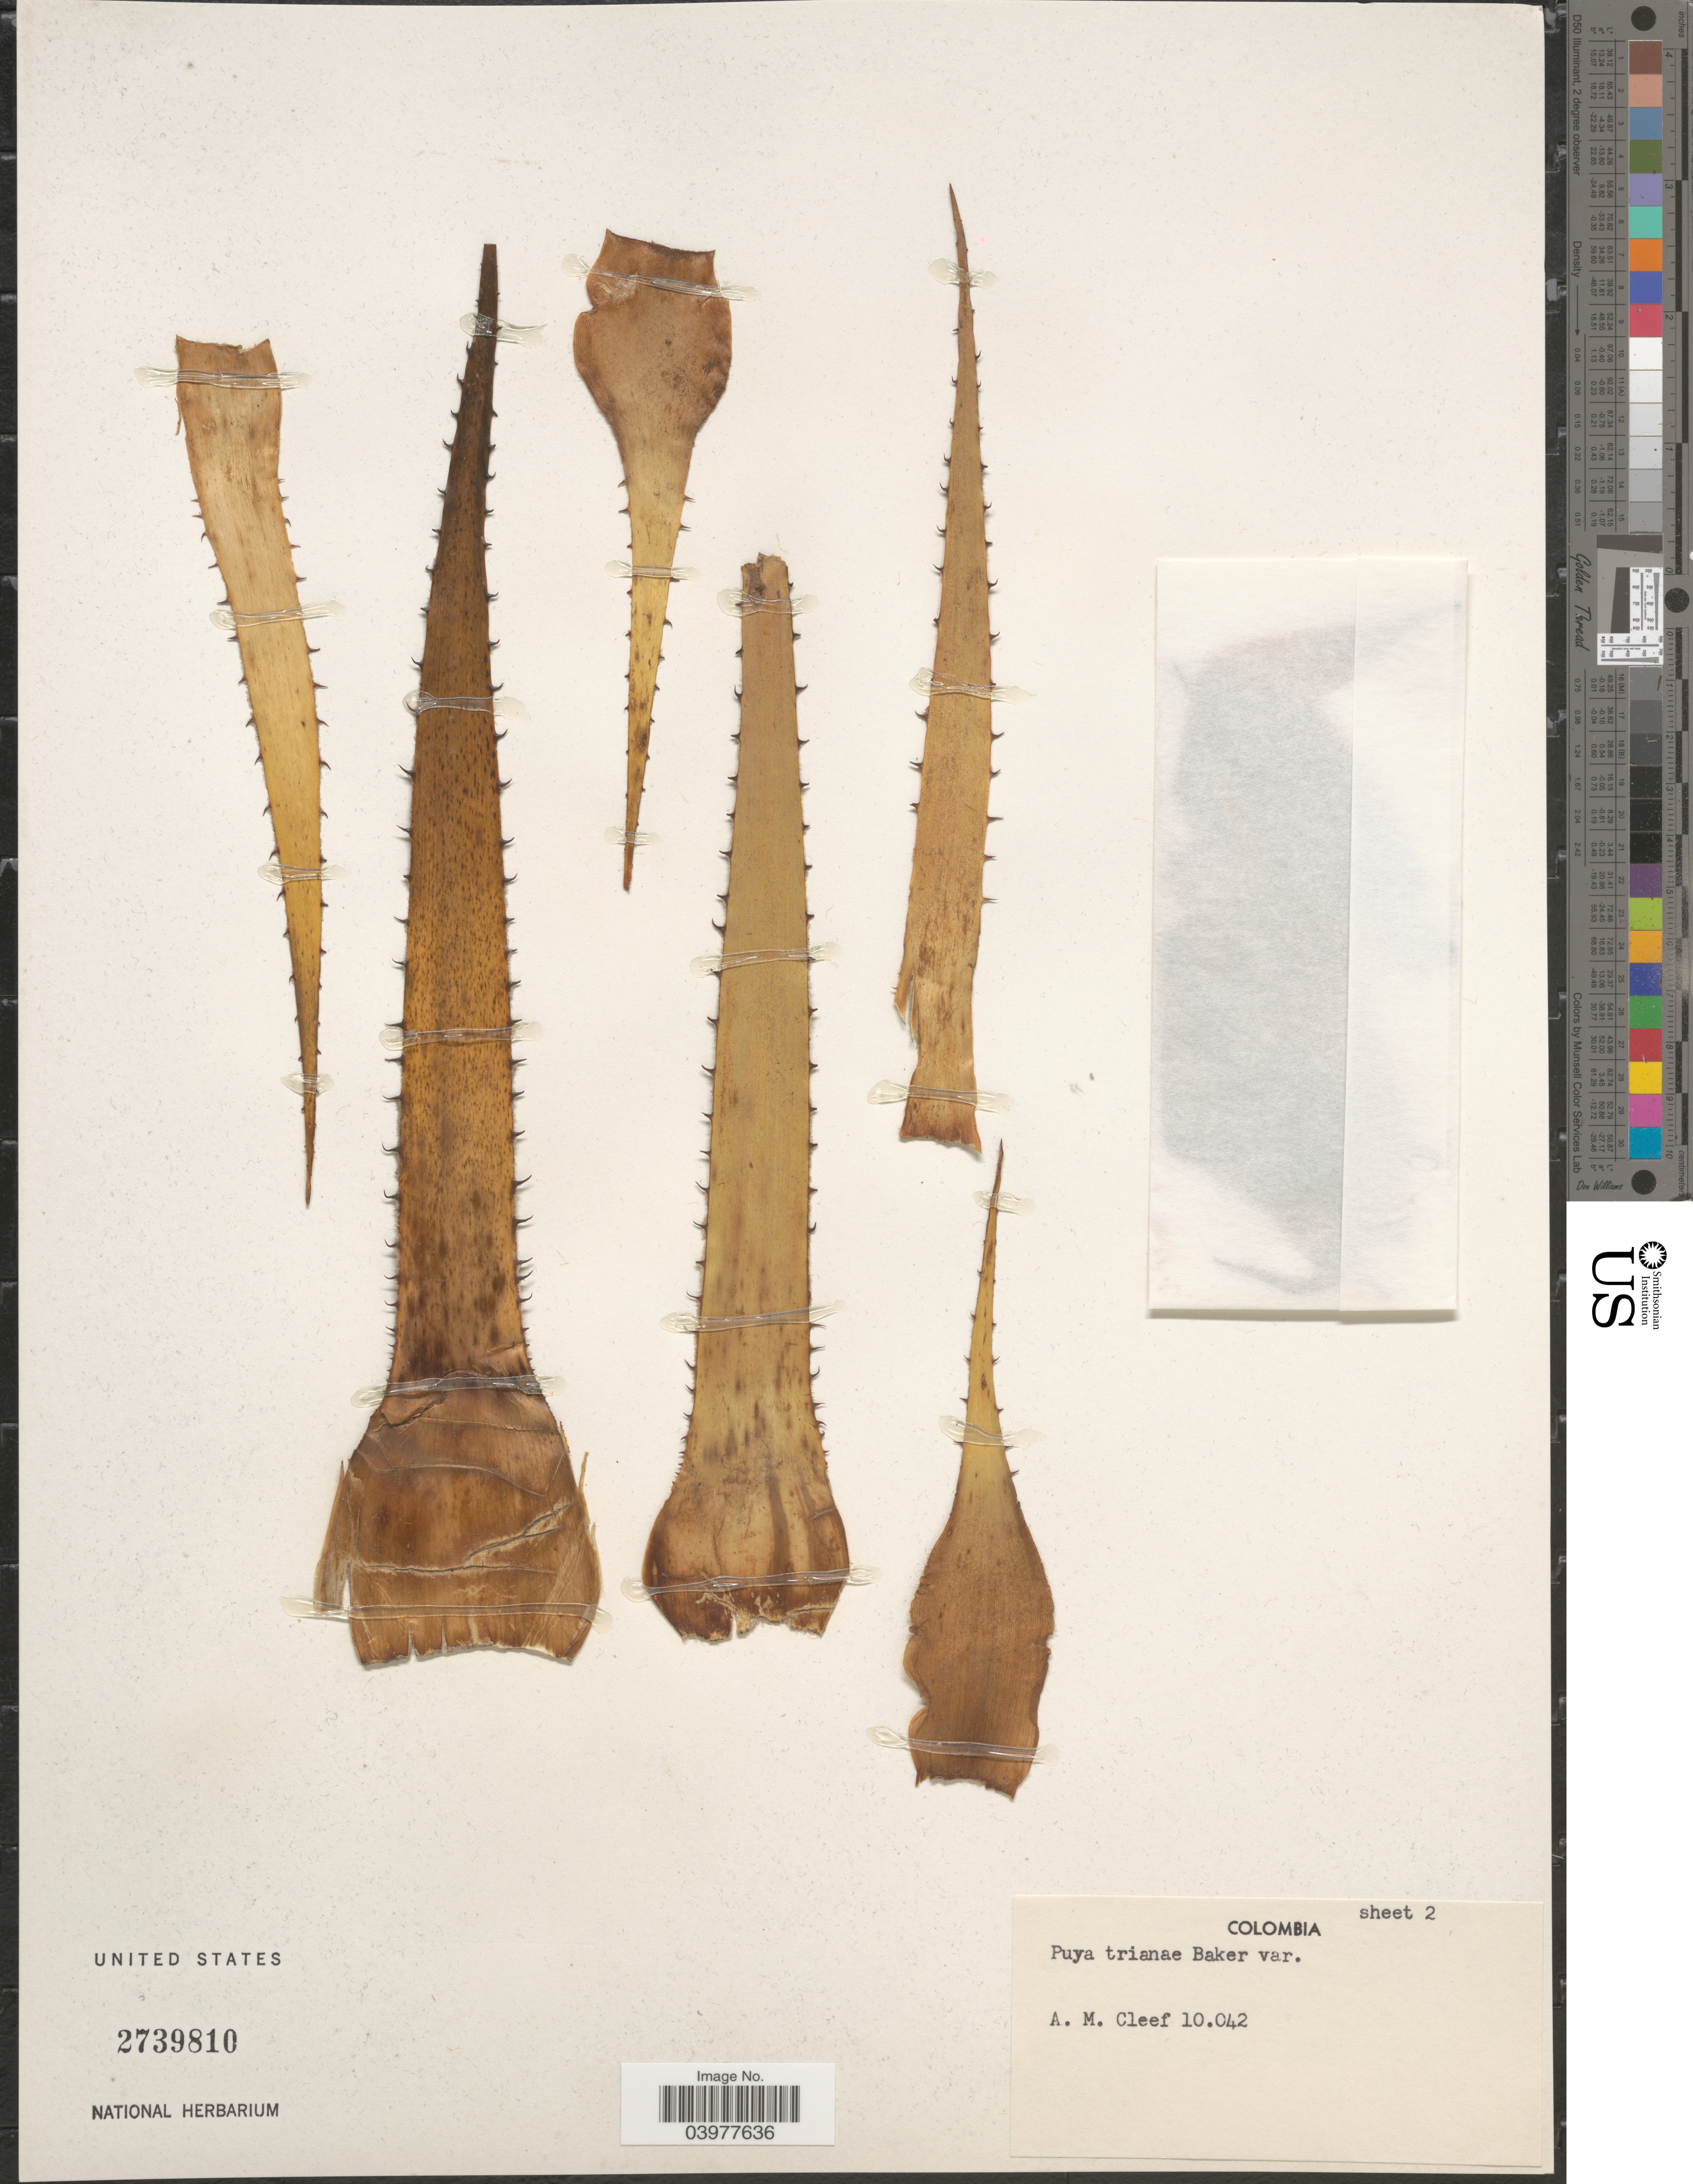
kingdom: Plantae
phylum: Tracheophyta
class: Liliopsida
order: Poales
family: Bromeliaceae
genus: Puya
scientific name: Puya trianae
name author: Baker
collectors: A. M. Cleef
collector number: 10042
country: Colombia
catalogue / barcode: US 2739810